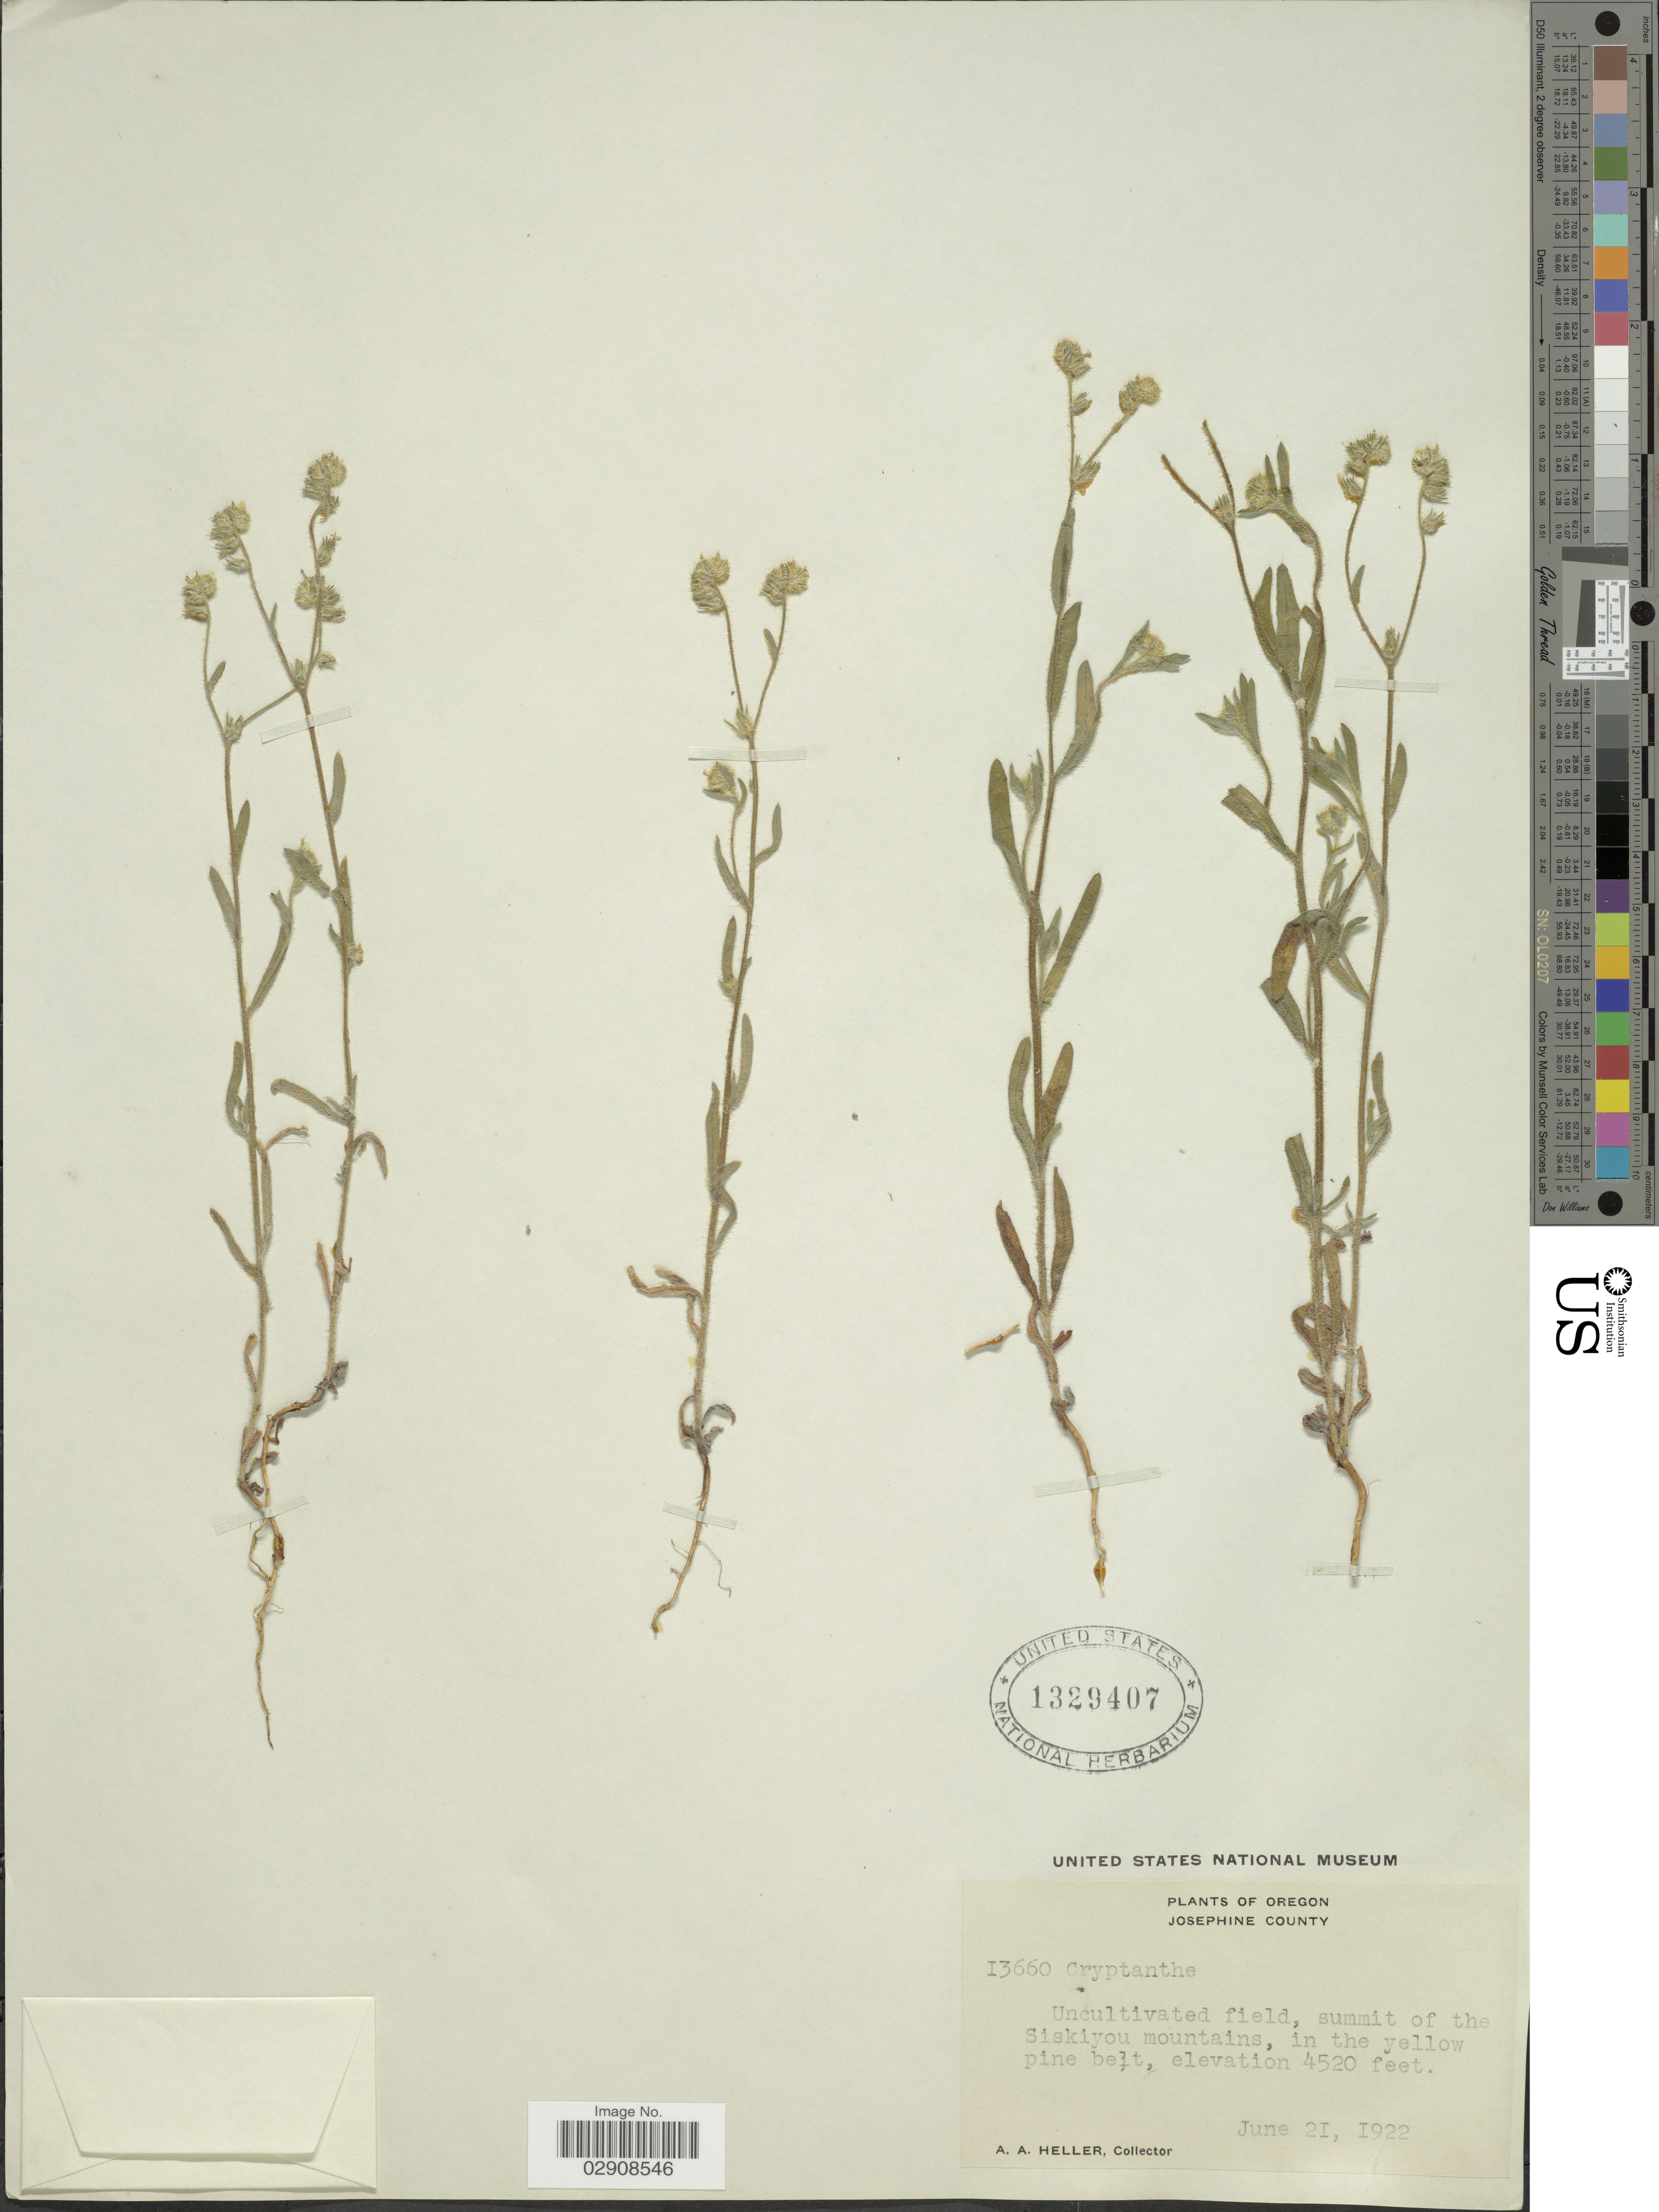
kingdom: Plantae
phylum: Tracheophyta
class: Magnoliopsida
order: Boraginales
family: Boraginaceae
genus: Cryptantha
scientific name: Cryptantha sp.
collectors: A. A. Heller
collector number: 13660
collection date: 1922-06-21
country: United States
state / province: Oregon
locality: Josephine County. Summit of the Siskiyou mountains.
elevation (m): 1378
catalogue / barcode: US 1329407